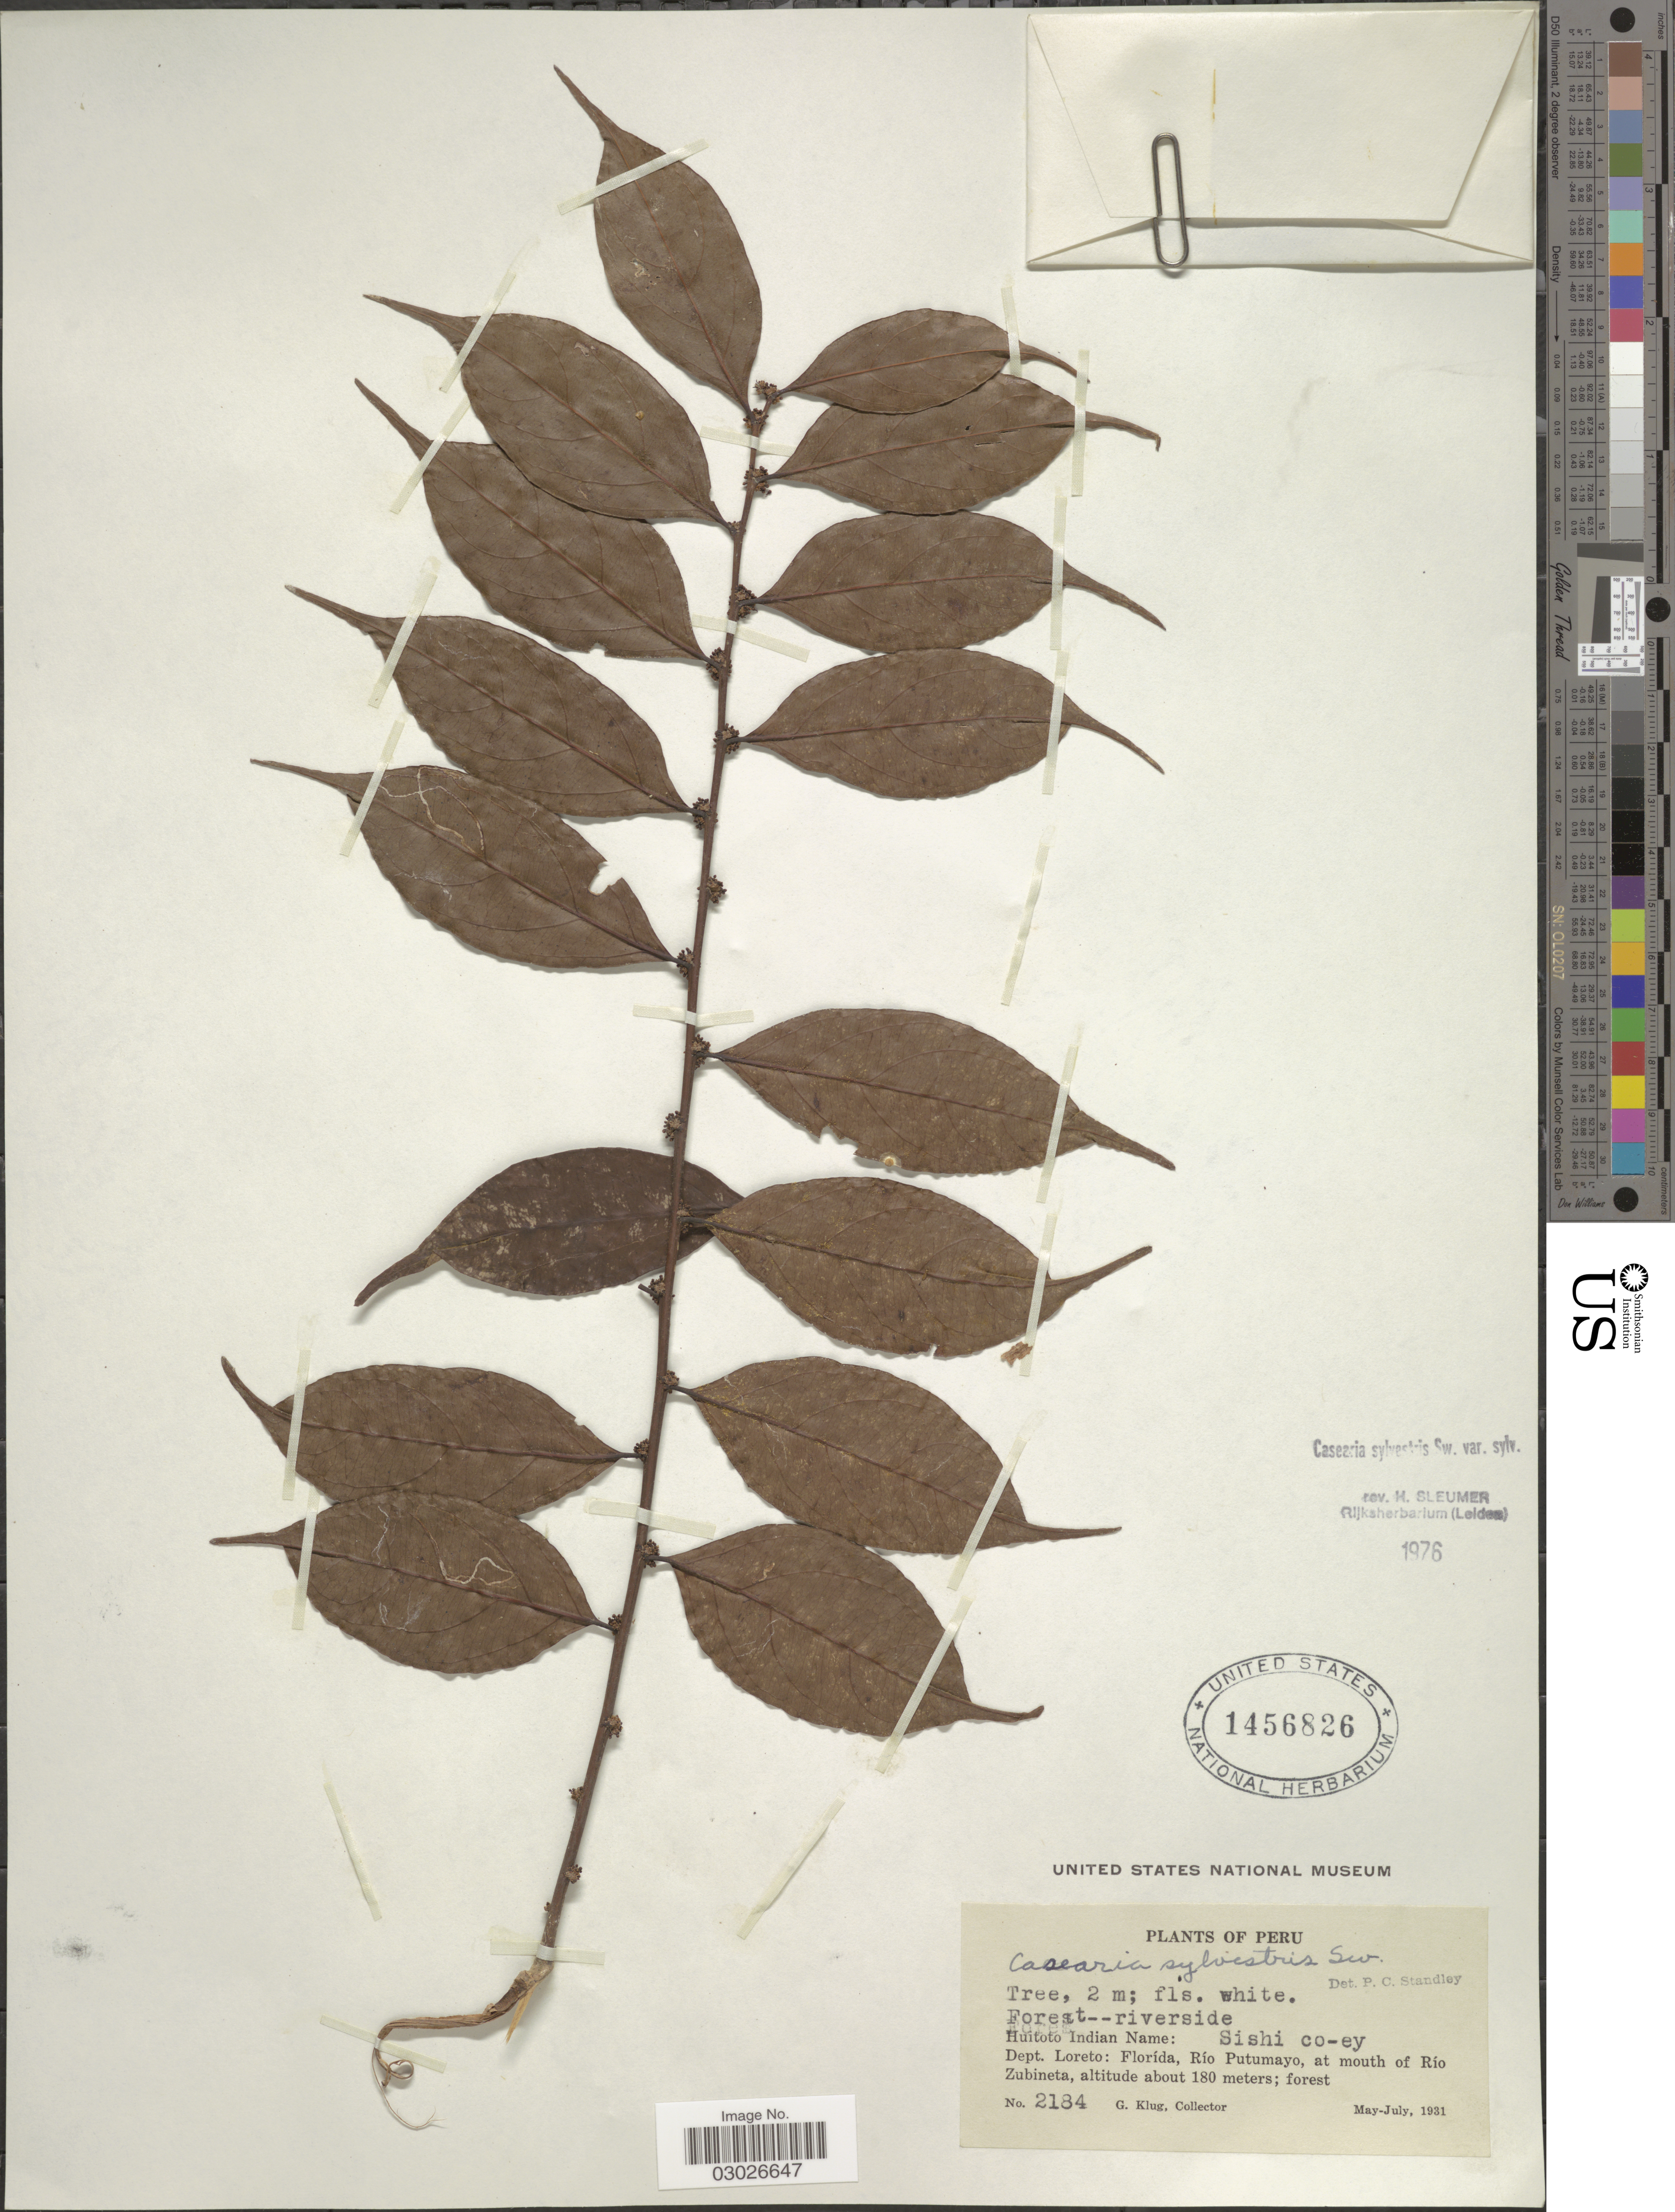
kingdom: Plantae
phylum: Tracheophyta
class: Magnoliopsida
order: Malpighiales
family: Salicaceae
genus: Casearia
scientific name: Casearia sylvestris var. sylvestris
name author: Sw.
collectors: G. Klug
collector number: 2184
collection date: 1931-05/1931-07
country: Peru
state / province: Loreto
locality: Dept. Loreto: Florída, Río Putumayo, at mouth of Río Zubineta.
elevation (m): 180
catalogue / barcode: US 1456826